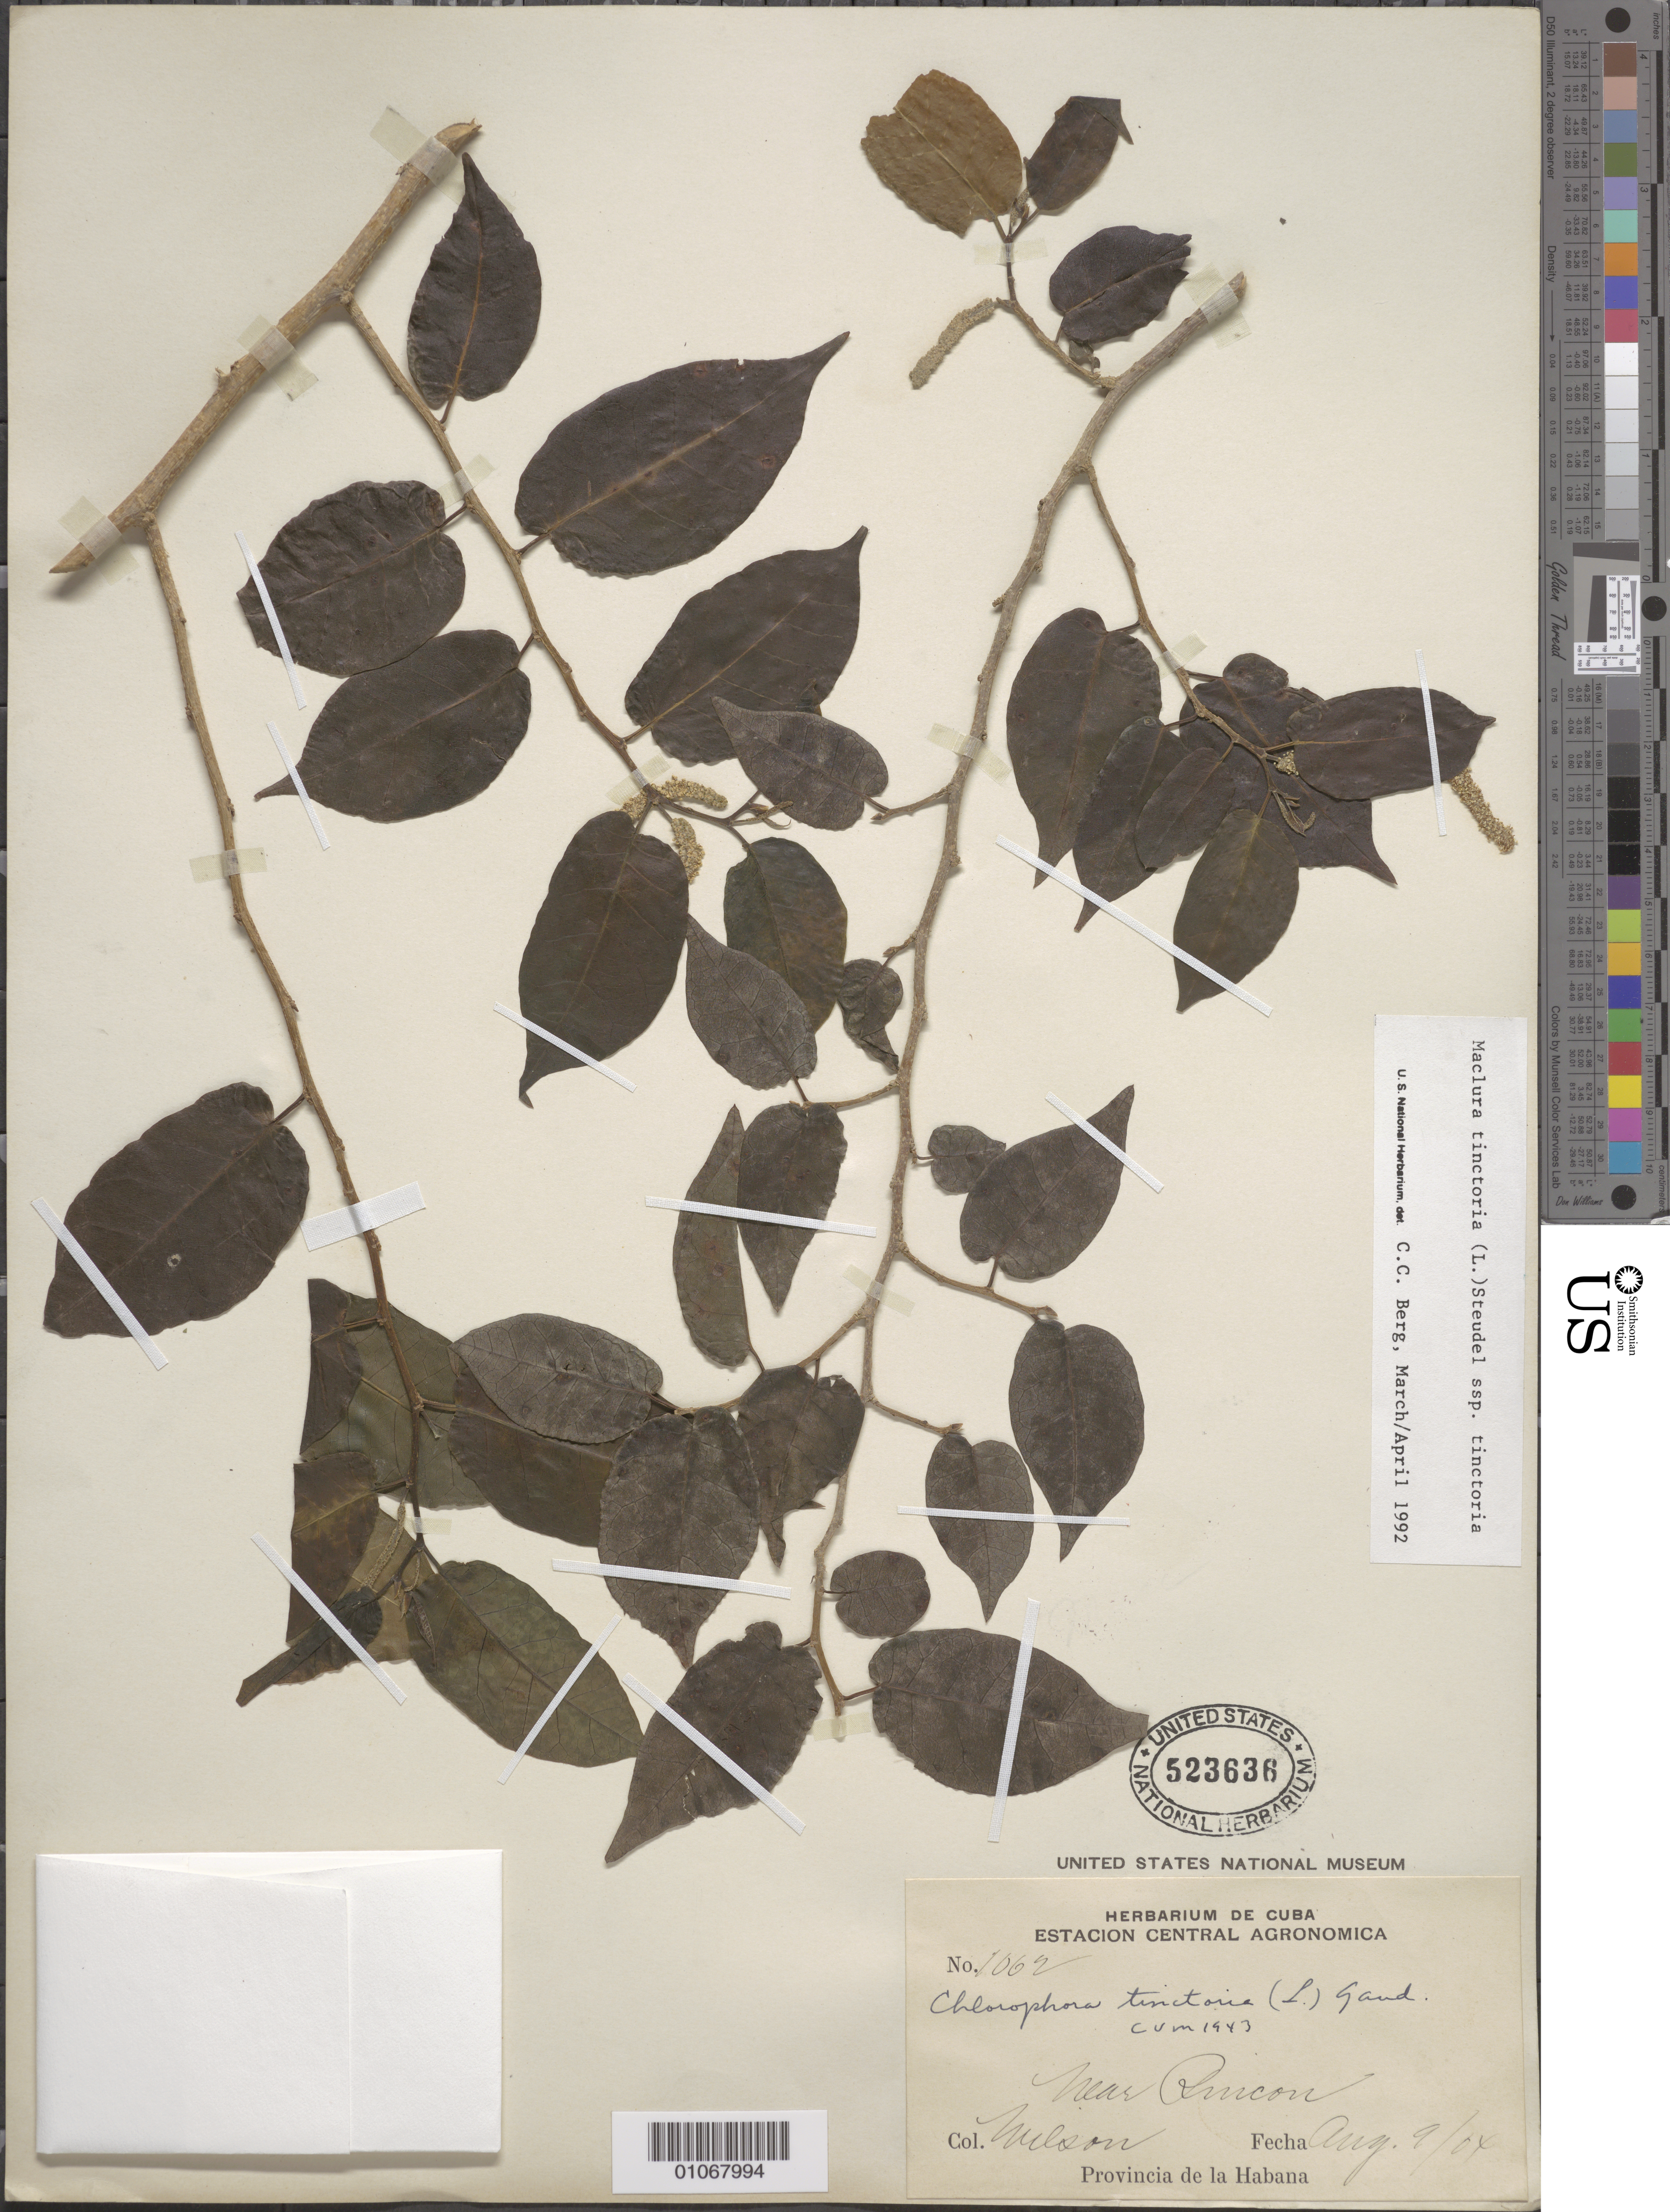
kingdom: Plantae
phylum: Tracheophyta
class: Magnoliopsida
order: Rosales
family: Moraceae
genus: Maclura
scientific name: Maclura tinctoria subsp. tinctoria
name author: (L.) D. Don ex Steud.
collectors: -- Wilson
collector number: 1062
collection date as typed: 09 Aug 1904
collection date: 1904-08-09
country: Cuba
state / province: La Habana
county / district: Municipio Boyeros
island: Cuba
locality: El Rincón (vicinity of), Santiago de las Vegas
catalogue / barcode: US 523636